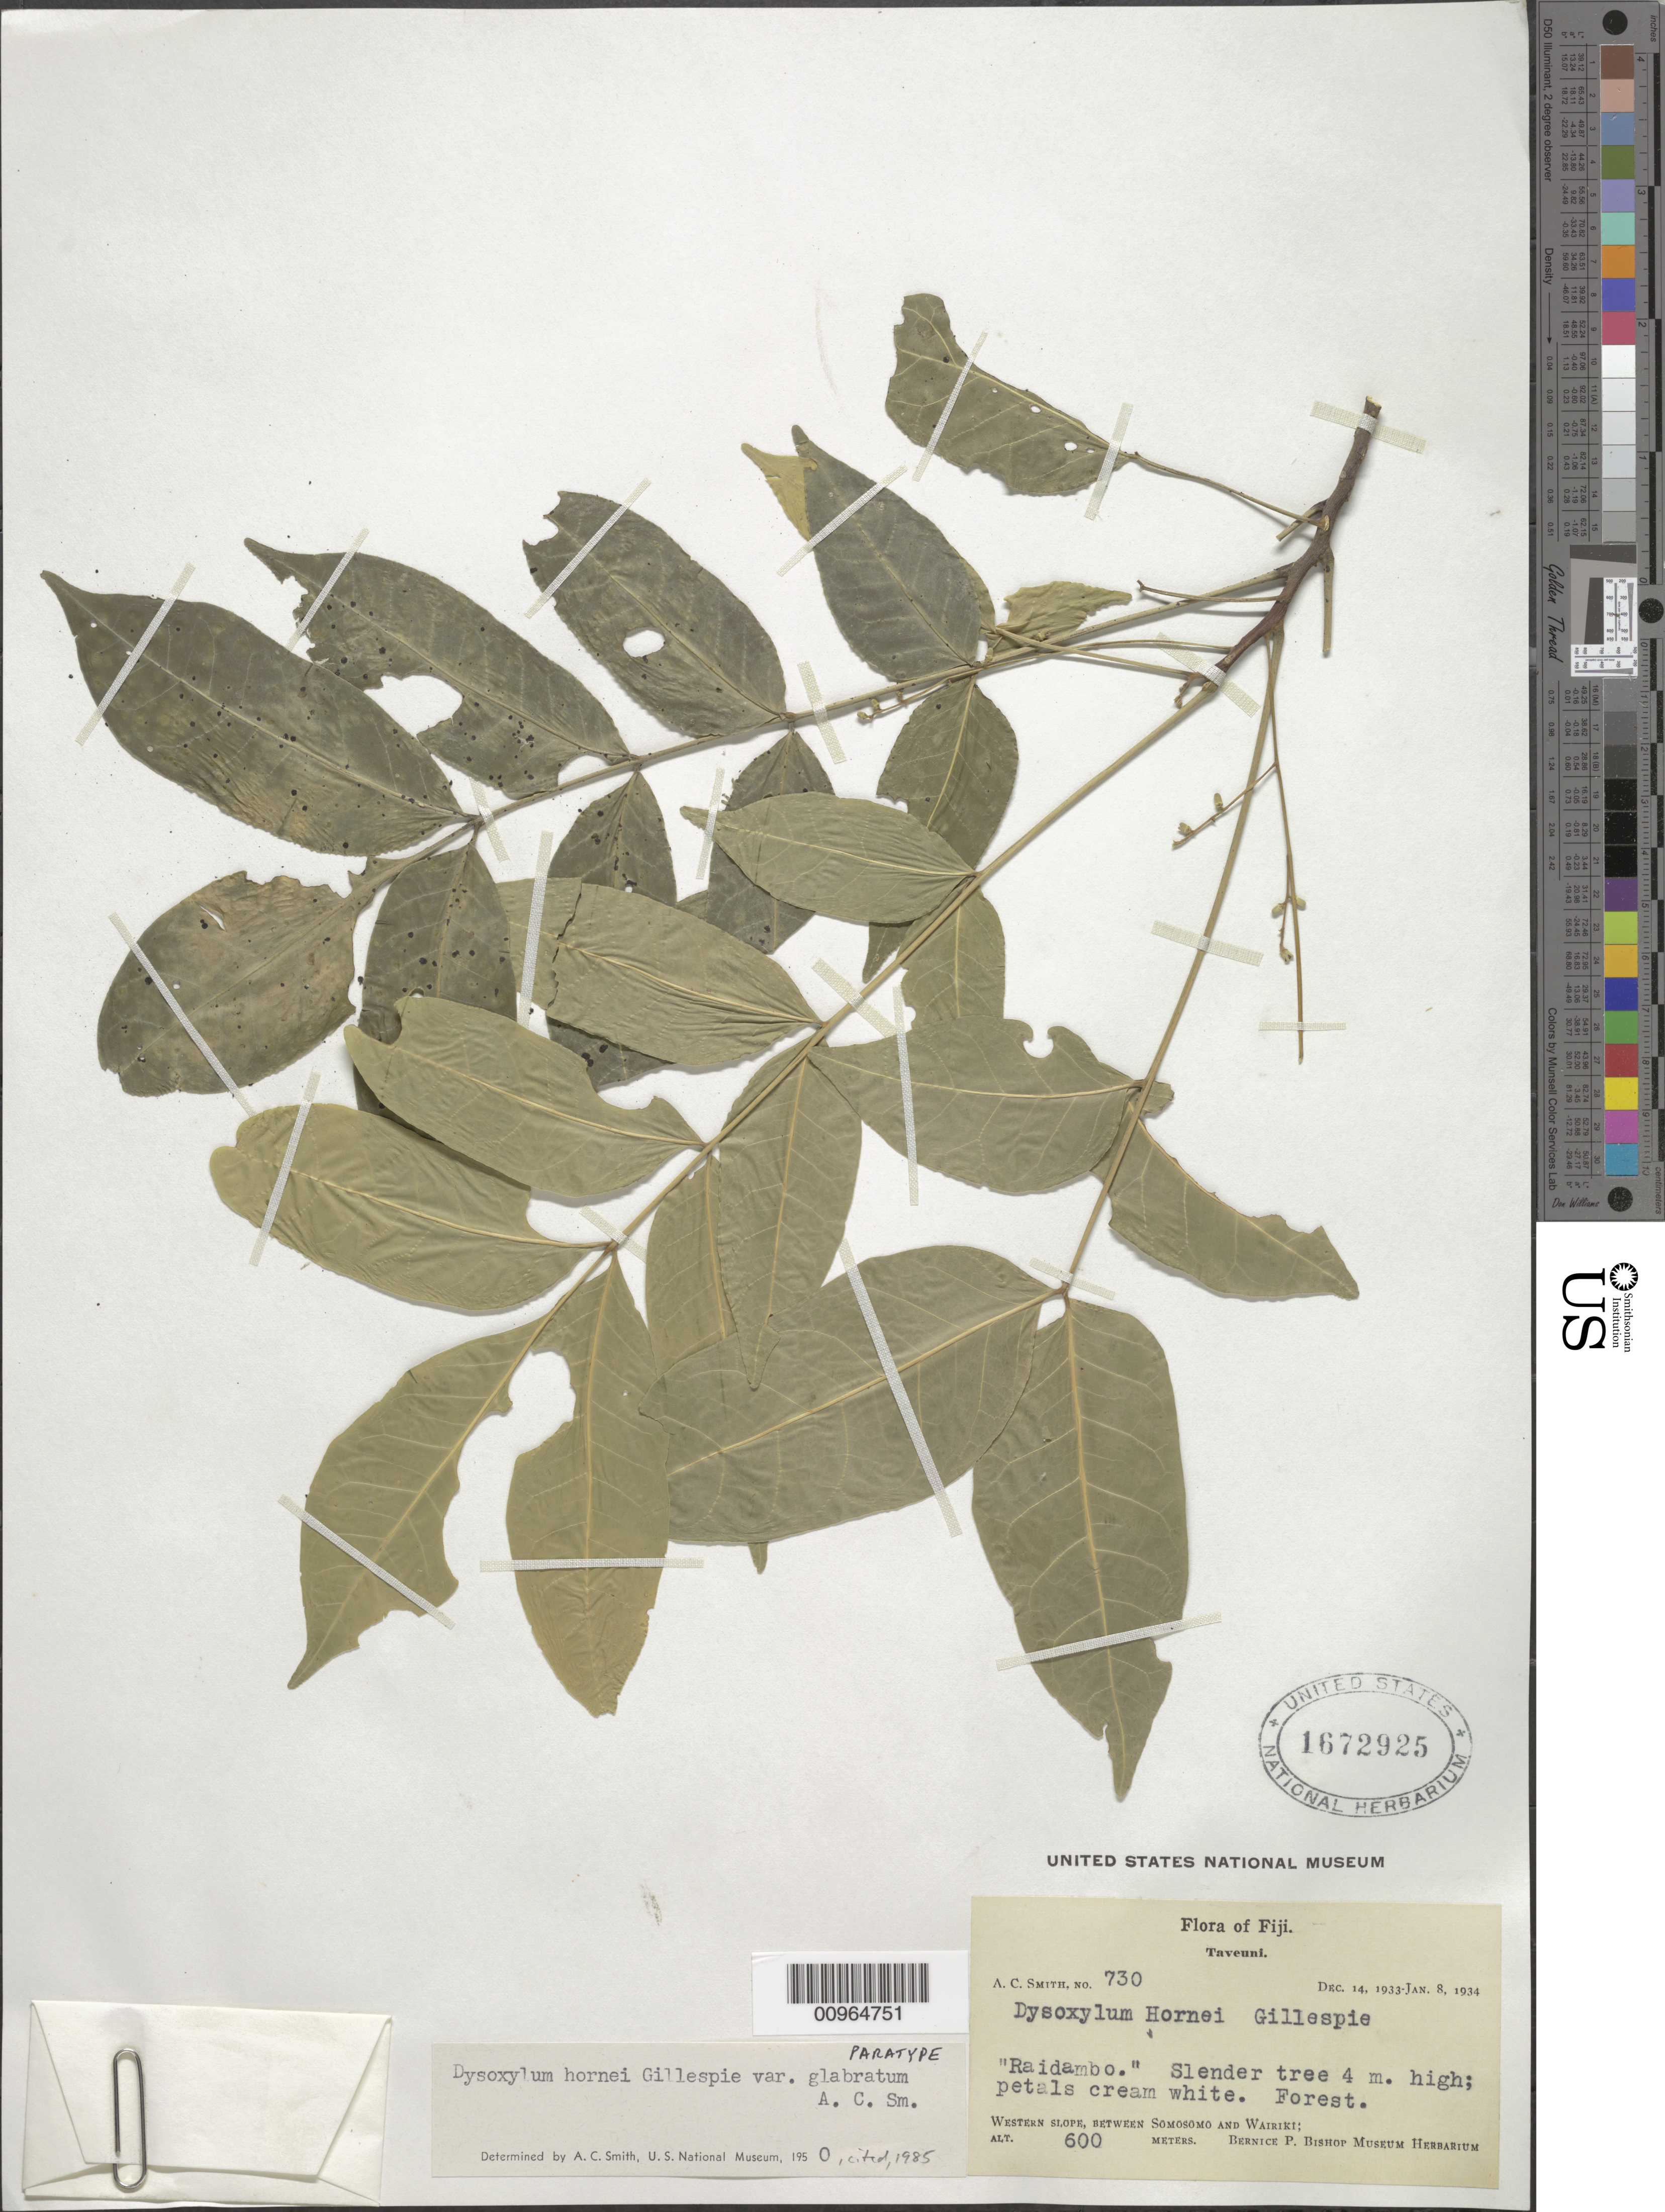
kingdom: Plantae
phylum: Tracheophyta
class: Magnoliopsida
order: Sapindales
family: Meliaceae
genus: Didymocheton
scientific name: Didymocheton hornei var. glabratus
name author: (A.C. Sm.) Holzmeyer & Hauenschild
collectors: C. A. Smith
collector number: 730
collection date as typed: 14 Dec 1933 to 08 Jan 1934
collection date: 1933-12-14/1934-01-08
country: Fiji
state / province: Northern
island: Taveuni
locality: Western slope, between Somosomo and Wairiki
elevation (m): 600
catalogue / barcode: US 1672925